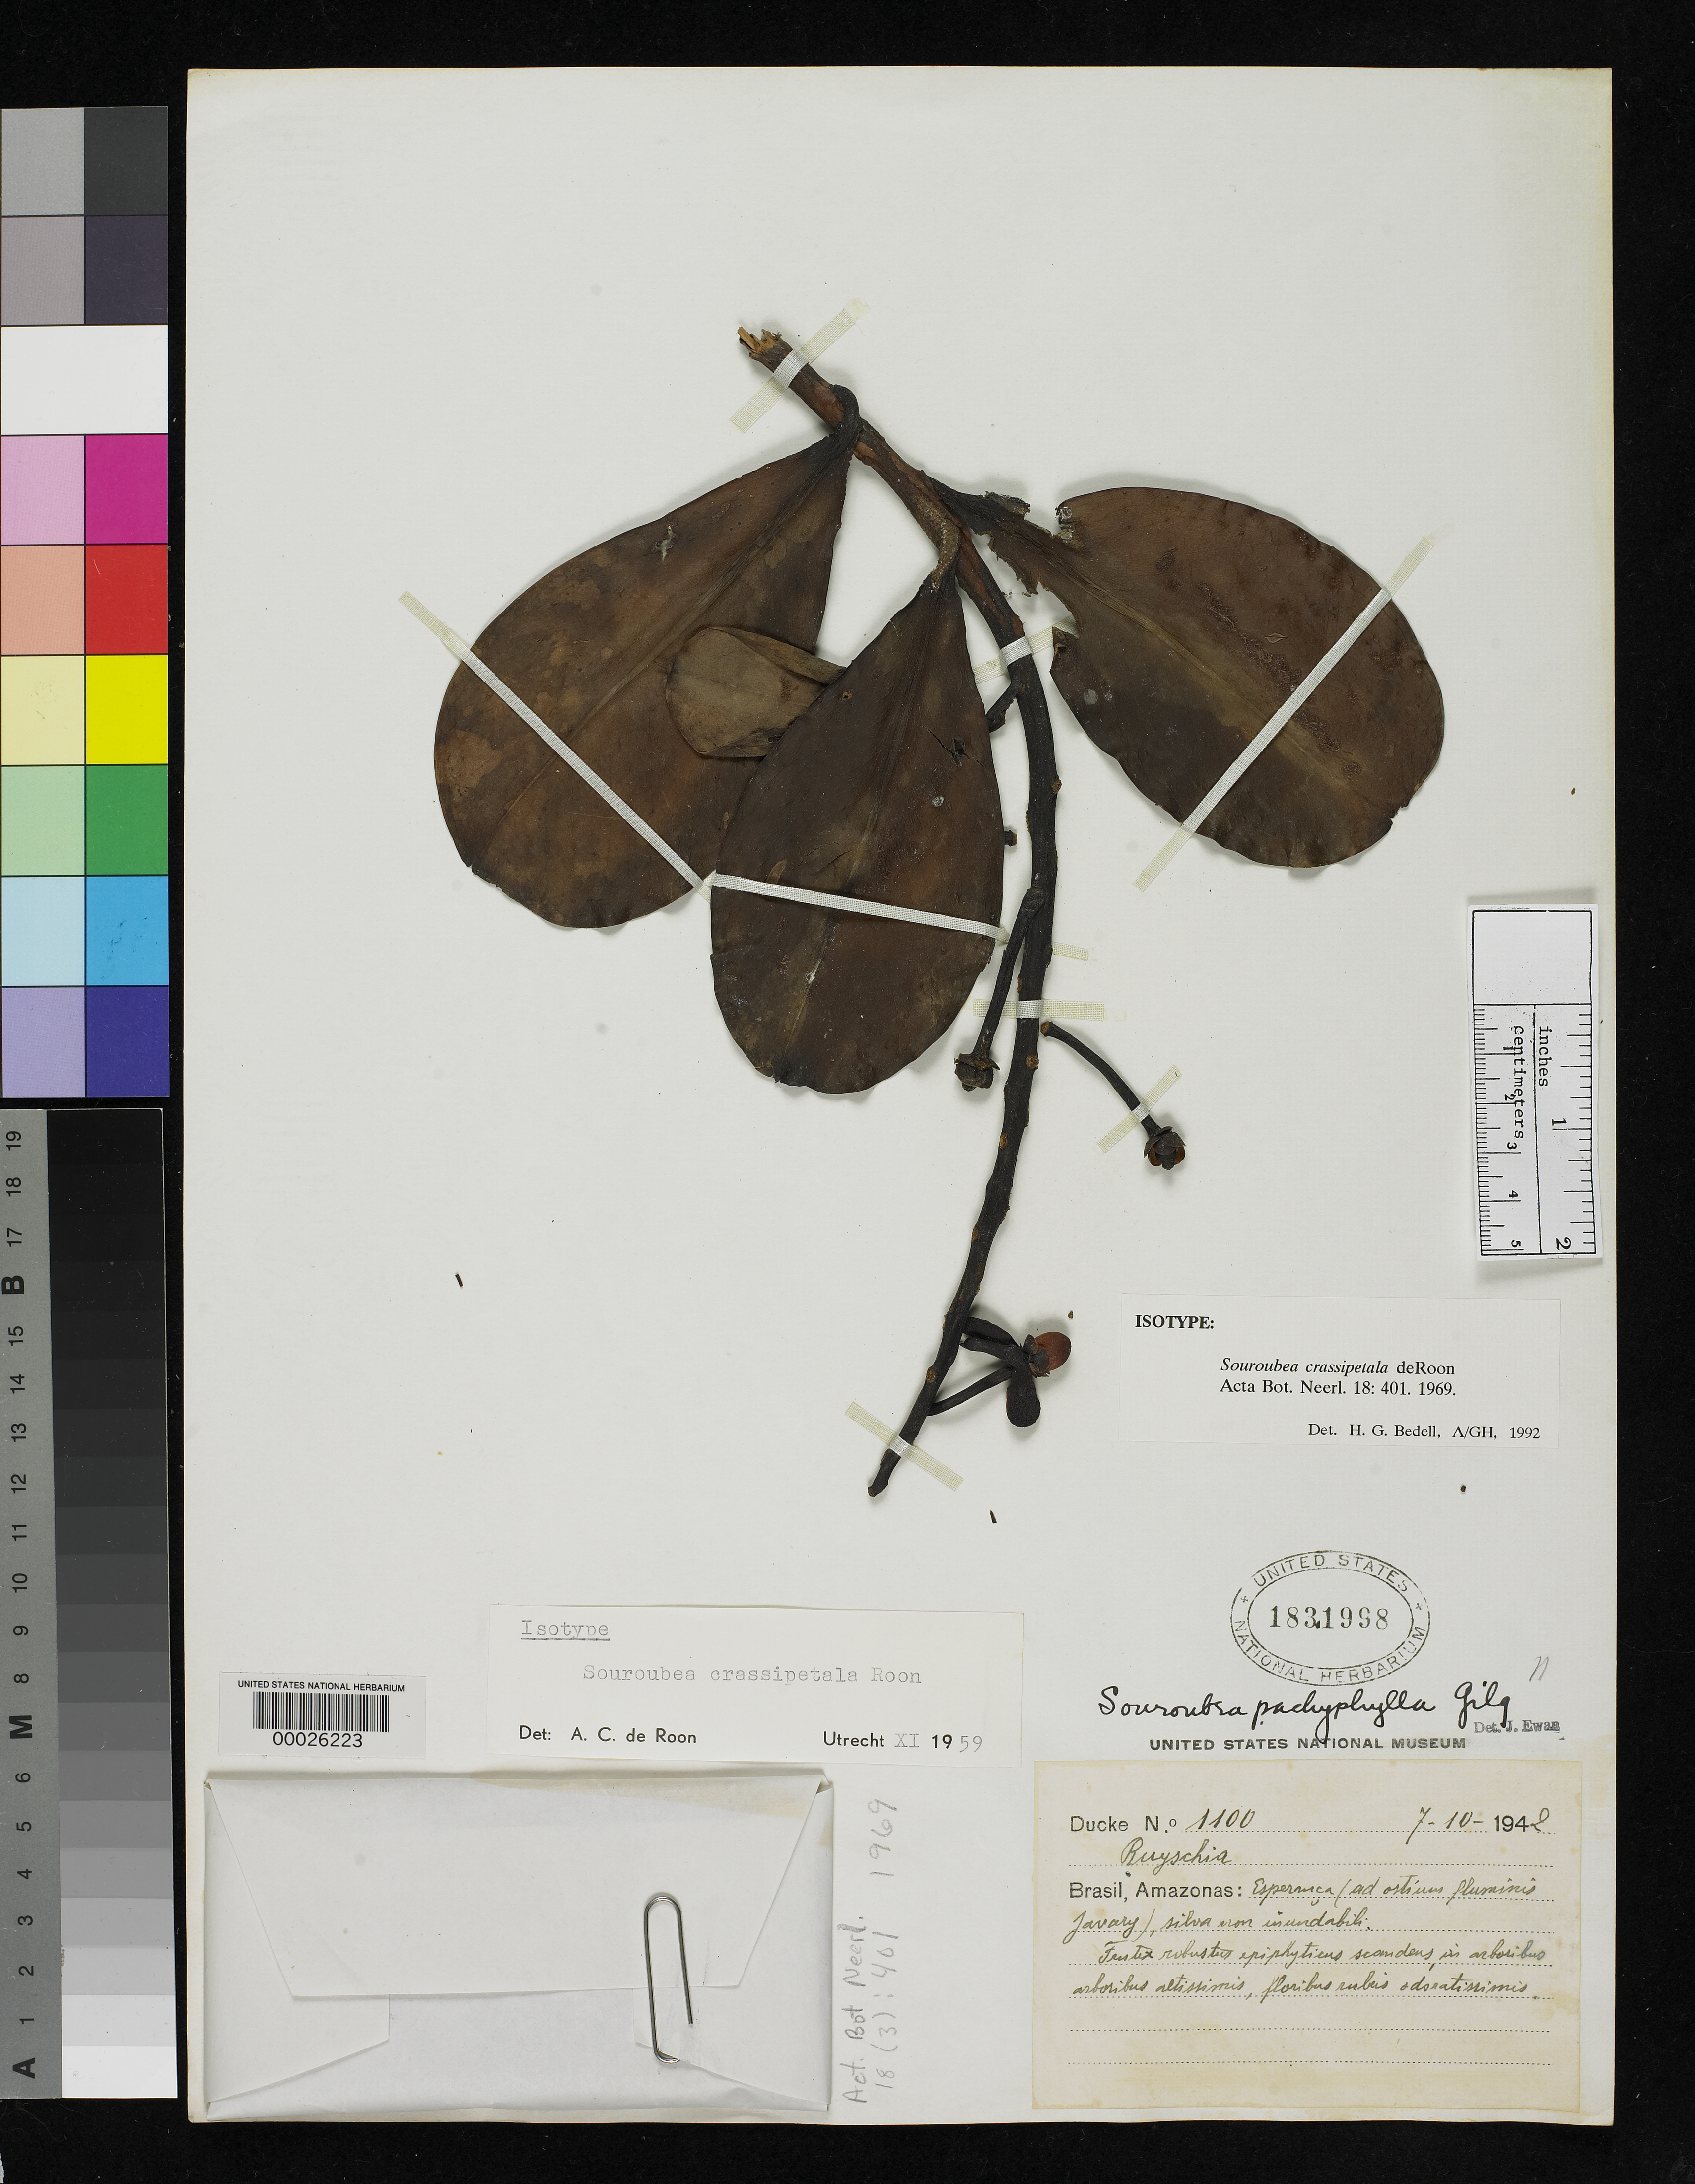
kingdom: Plantae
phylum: Tracheophyta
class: Magnoliopsida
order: Ericales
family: Marcgraviaceae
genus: Souroubea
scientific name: Souroubea crassipetala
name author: de Roon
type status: Isotype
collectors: A. Ducke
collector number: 1100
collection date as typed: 7-10-1942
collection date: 1942-10-07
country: Brazil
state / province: Amazonas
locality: Esperança (boca do Javary)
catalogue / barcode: US 1831998